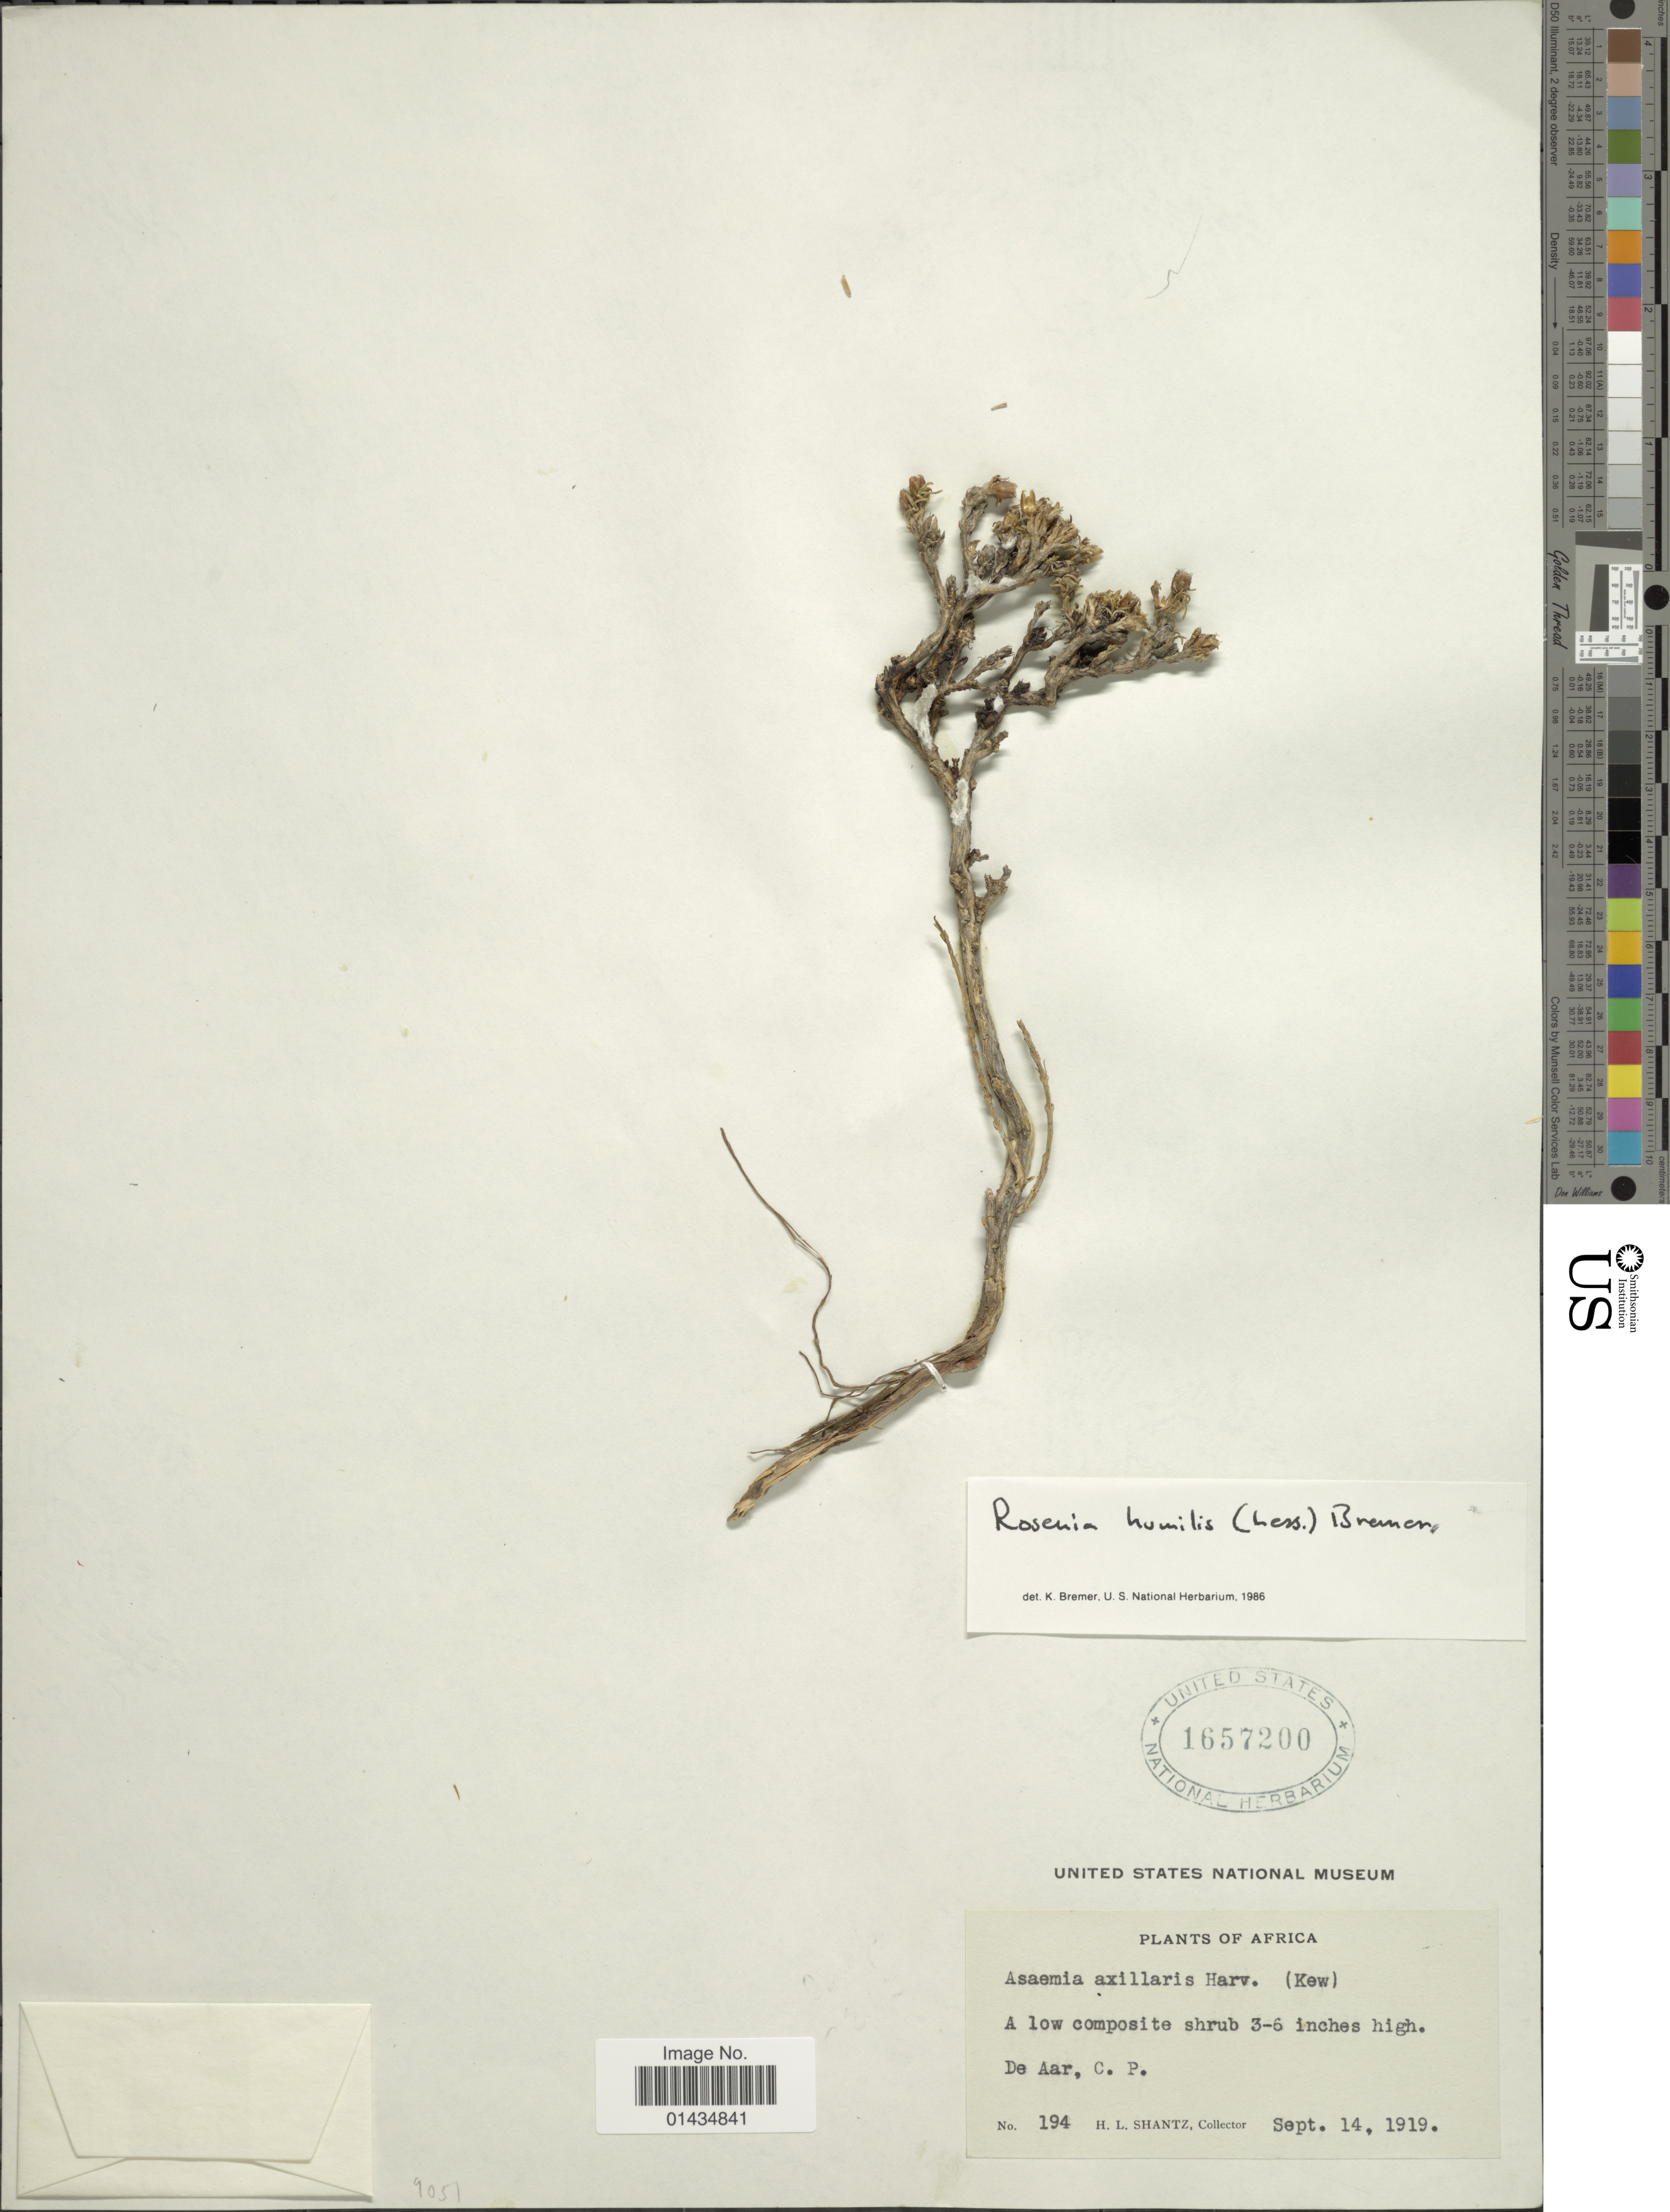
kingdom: Plantae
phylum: Tracheophyta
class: Magnoliopsida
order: Asterales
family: Asteraceae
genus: Rosenia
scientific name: Rosenia humilis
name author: (Less.) K. Bremer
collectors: H. Shantz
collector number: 194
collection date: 1919-09-14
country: South Africa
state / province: Northern Cape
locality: De Aar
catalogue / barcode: US 1657200